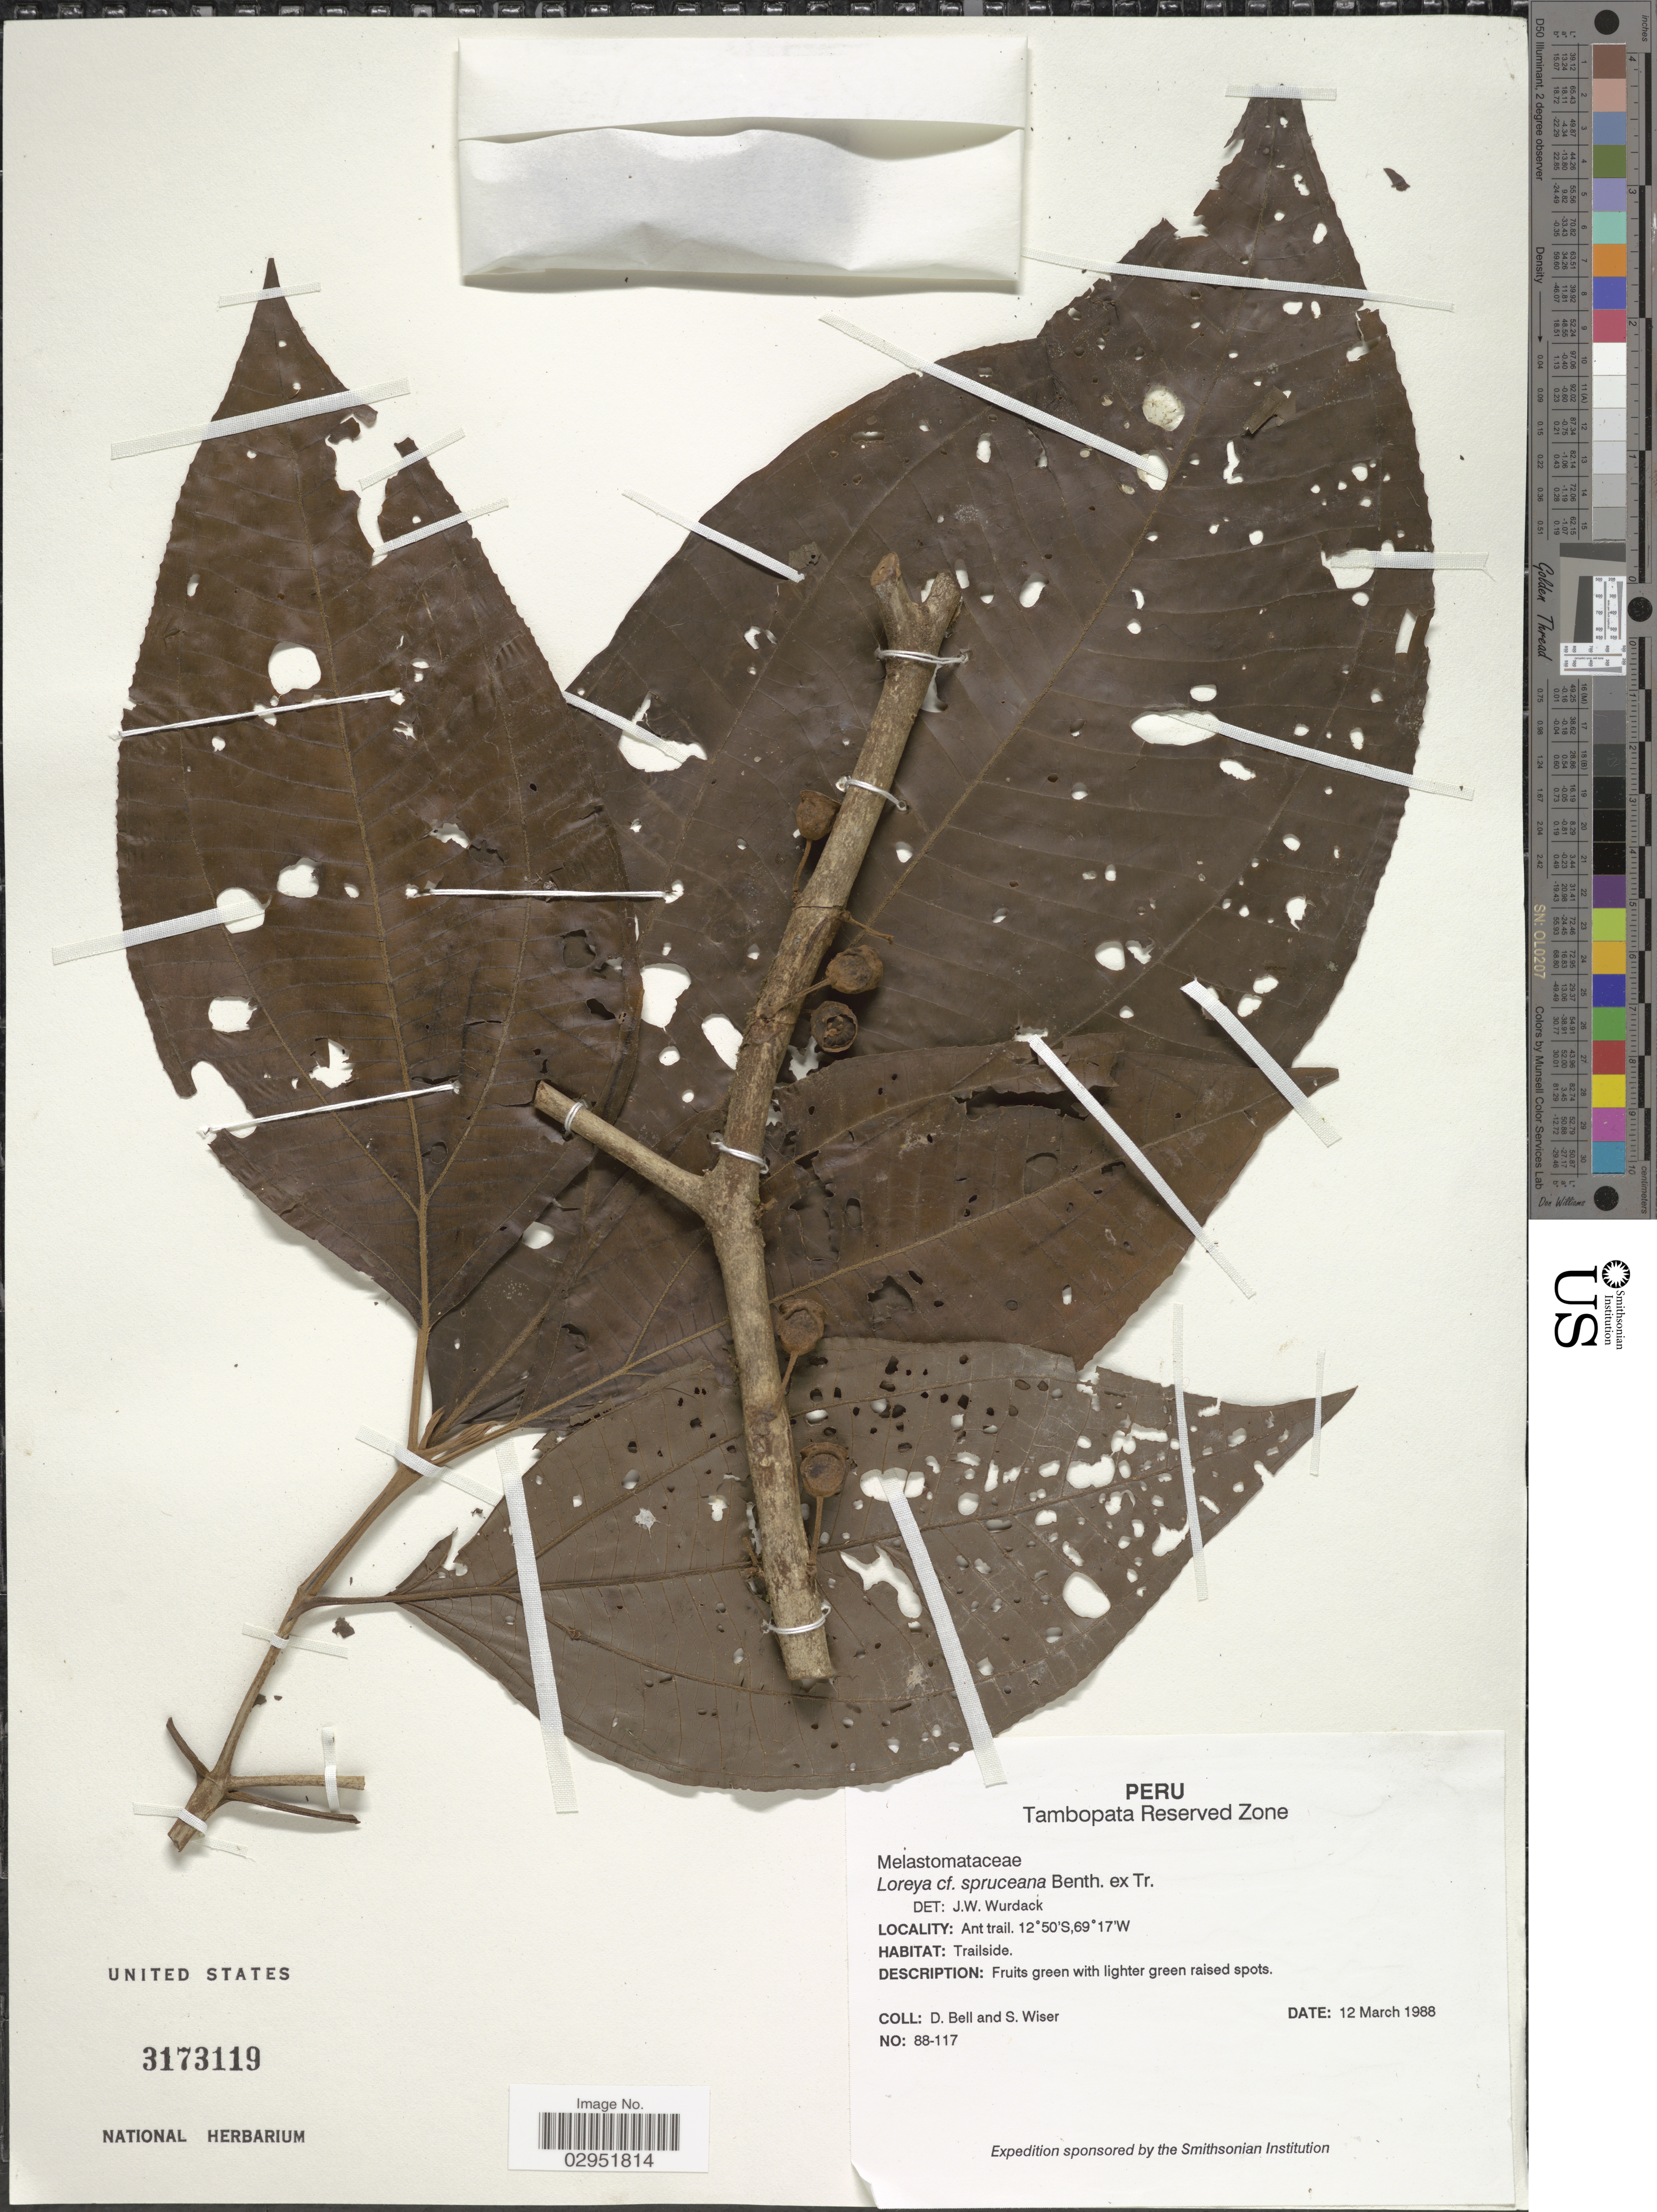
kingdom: Plantae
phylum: Tracheophyta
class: Magnoliopsida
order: Myrtales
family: Melastomataceae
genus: Bellucia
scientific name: Bellucia spruceana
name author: (Triana) J.F. Macbr.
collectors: D. A. Bell & S. Wiser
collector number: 88-117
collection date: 1988-03-12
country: Peru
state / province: Madre de Dios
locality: Tambopata Reserved Zone. Ant trail.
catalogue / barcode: US 3173119